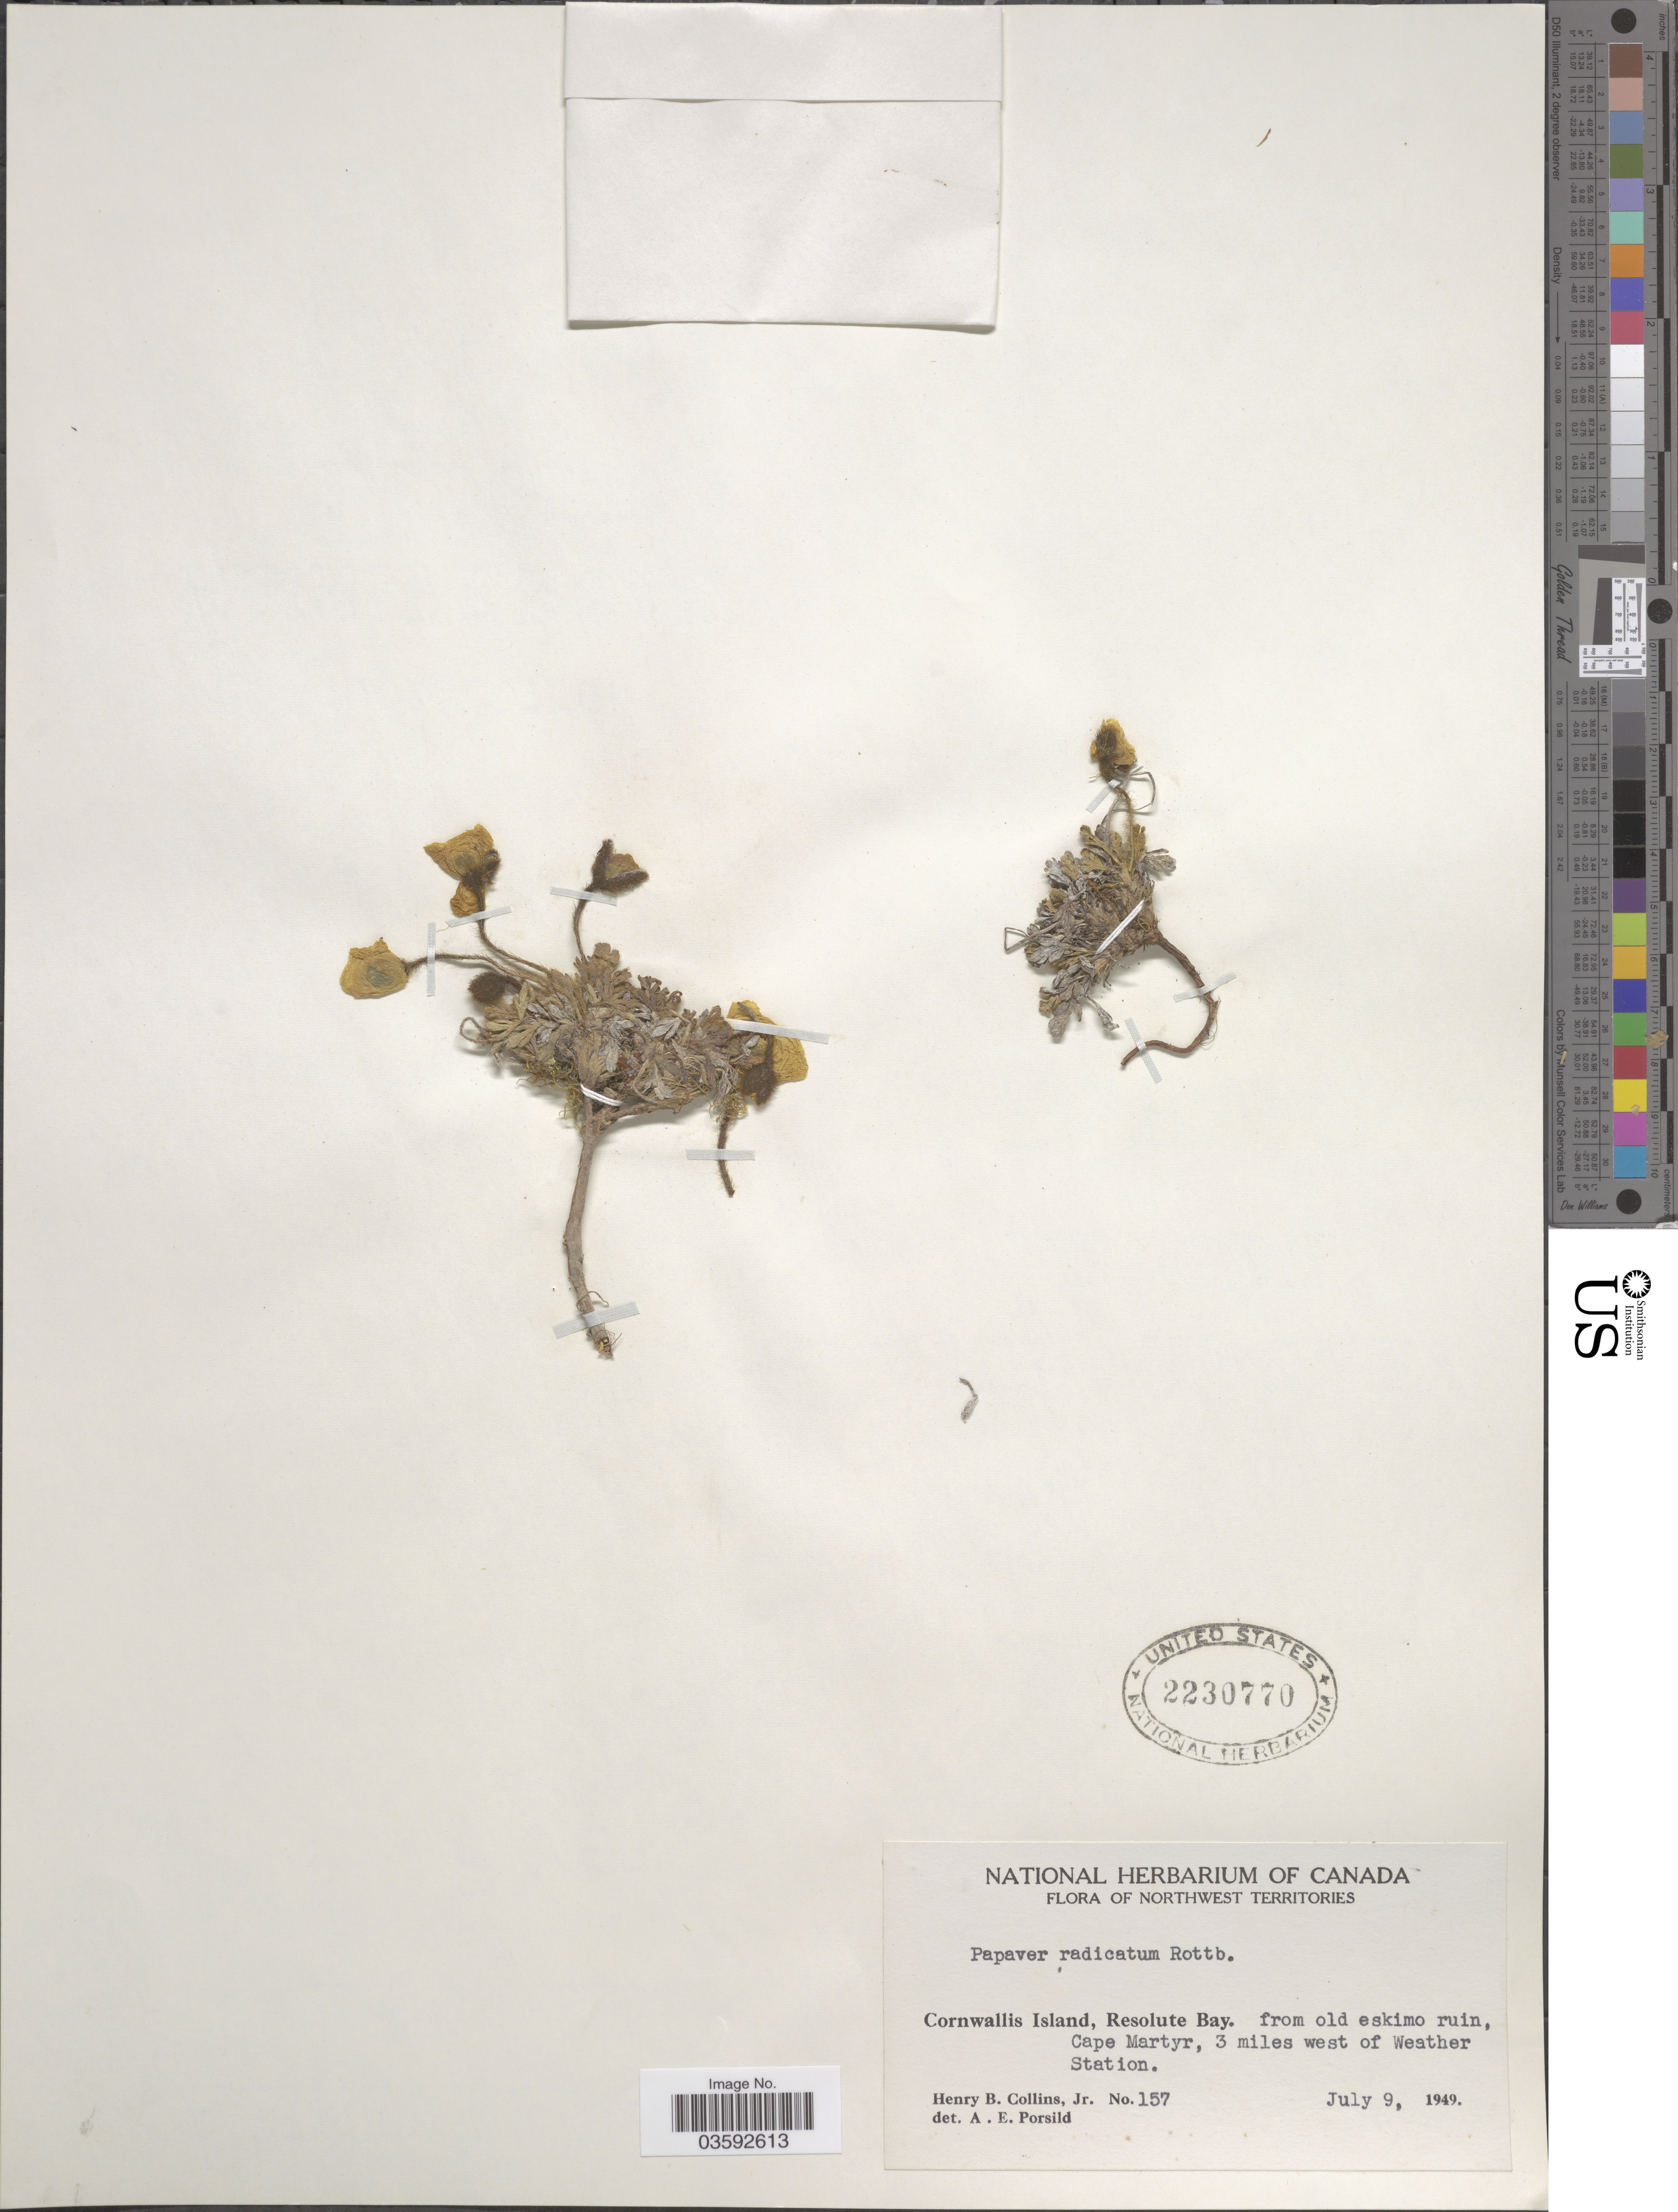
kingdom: Plantae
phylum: Tracheophyta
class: Magnoliopsida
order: Ranunculales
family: Papaveraceae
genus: Papaver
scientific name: Papaver cornwallisense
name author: D. Löve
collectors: H. Collins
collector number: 157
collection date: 1949-07-09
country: Canada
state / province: Northwest Territories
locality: Cornwallis Island, Resolute Bay. from old eskimo ruin, Cape Martyr, 3 miles west of Weather Station.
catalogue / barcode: US 2230770